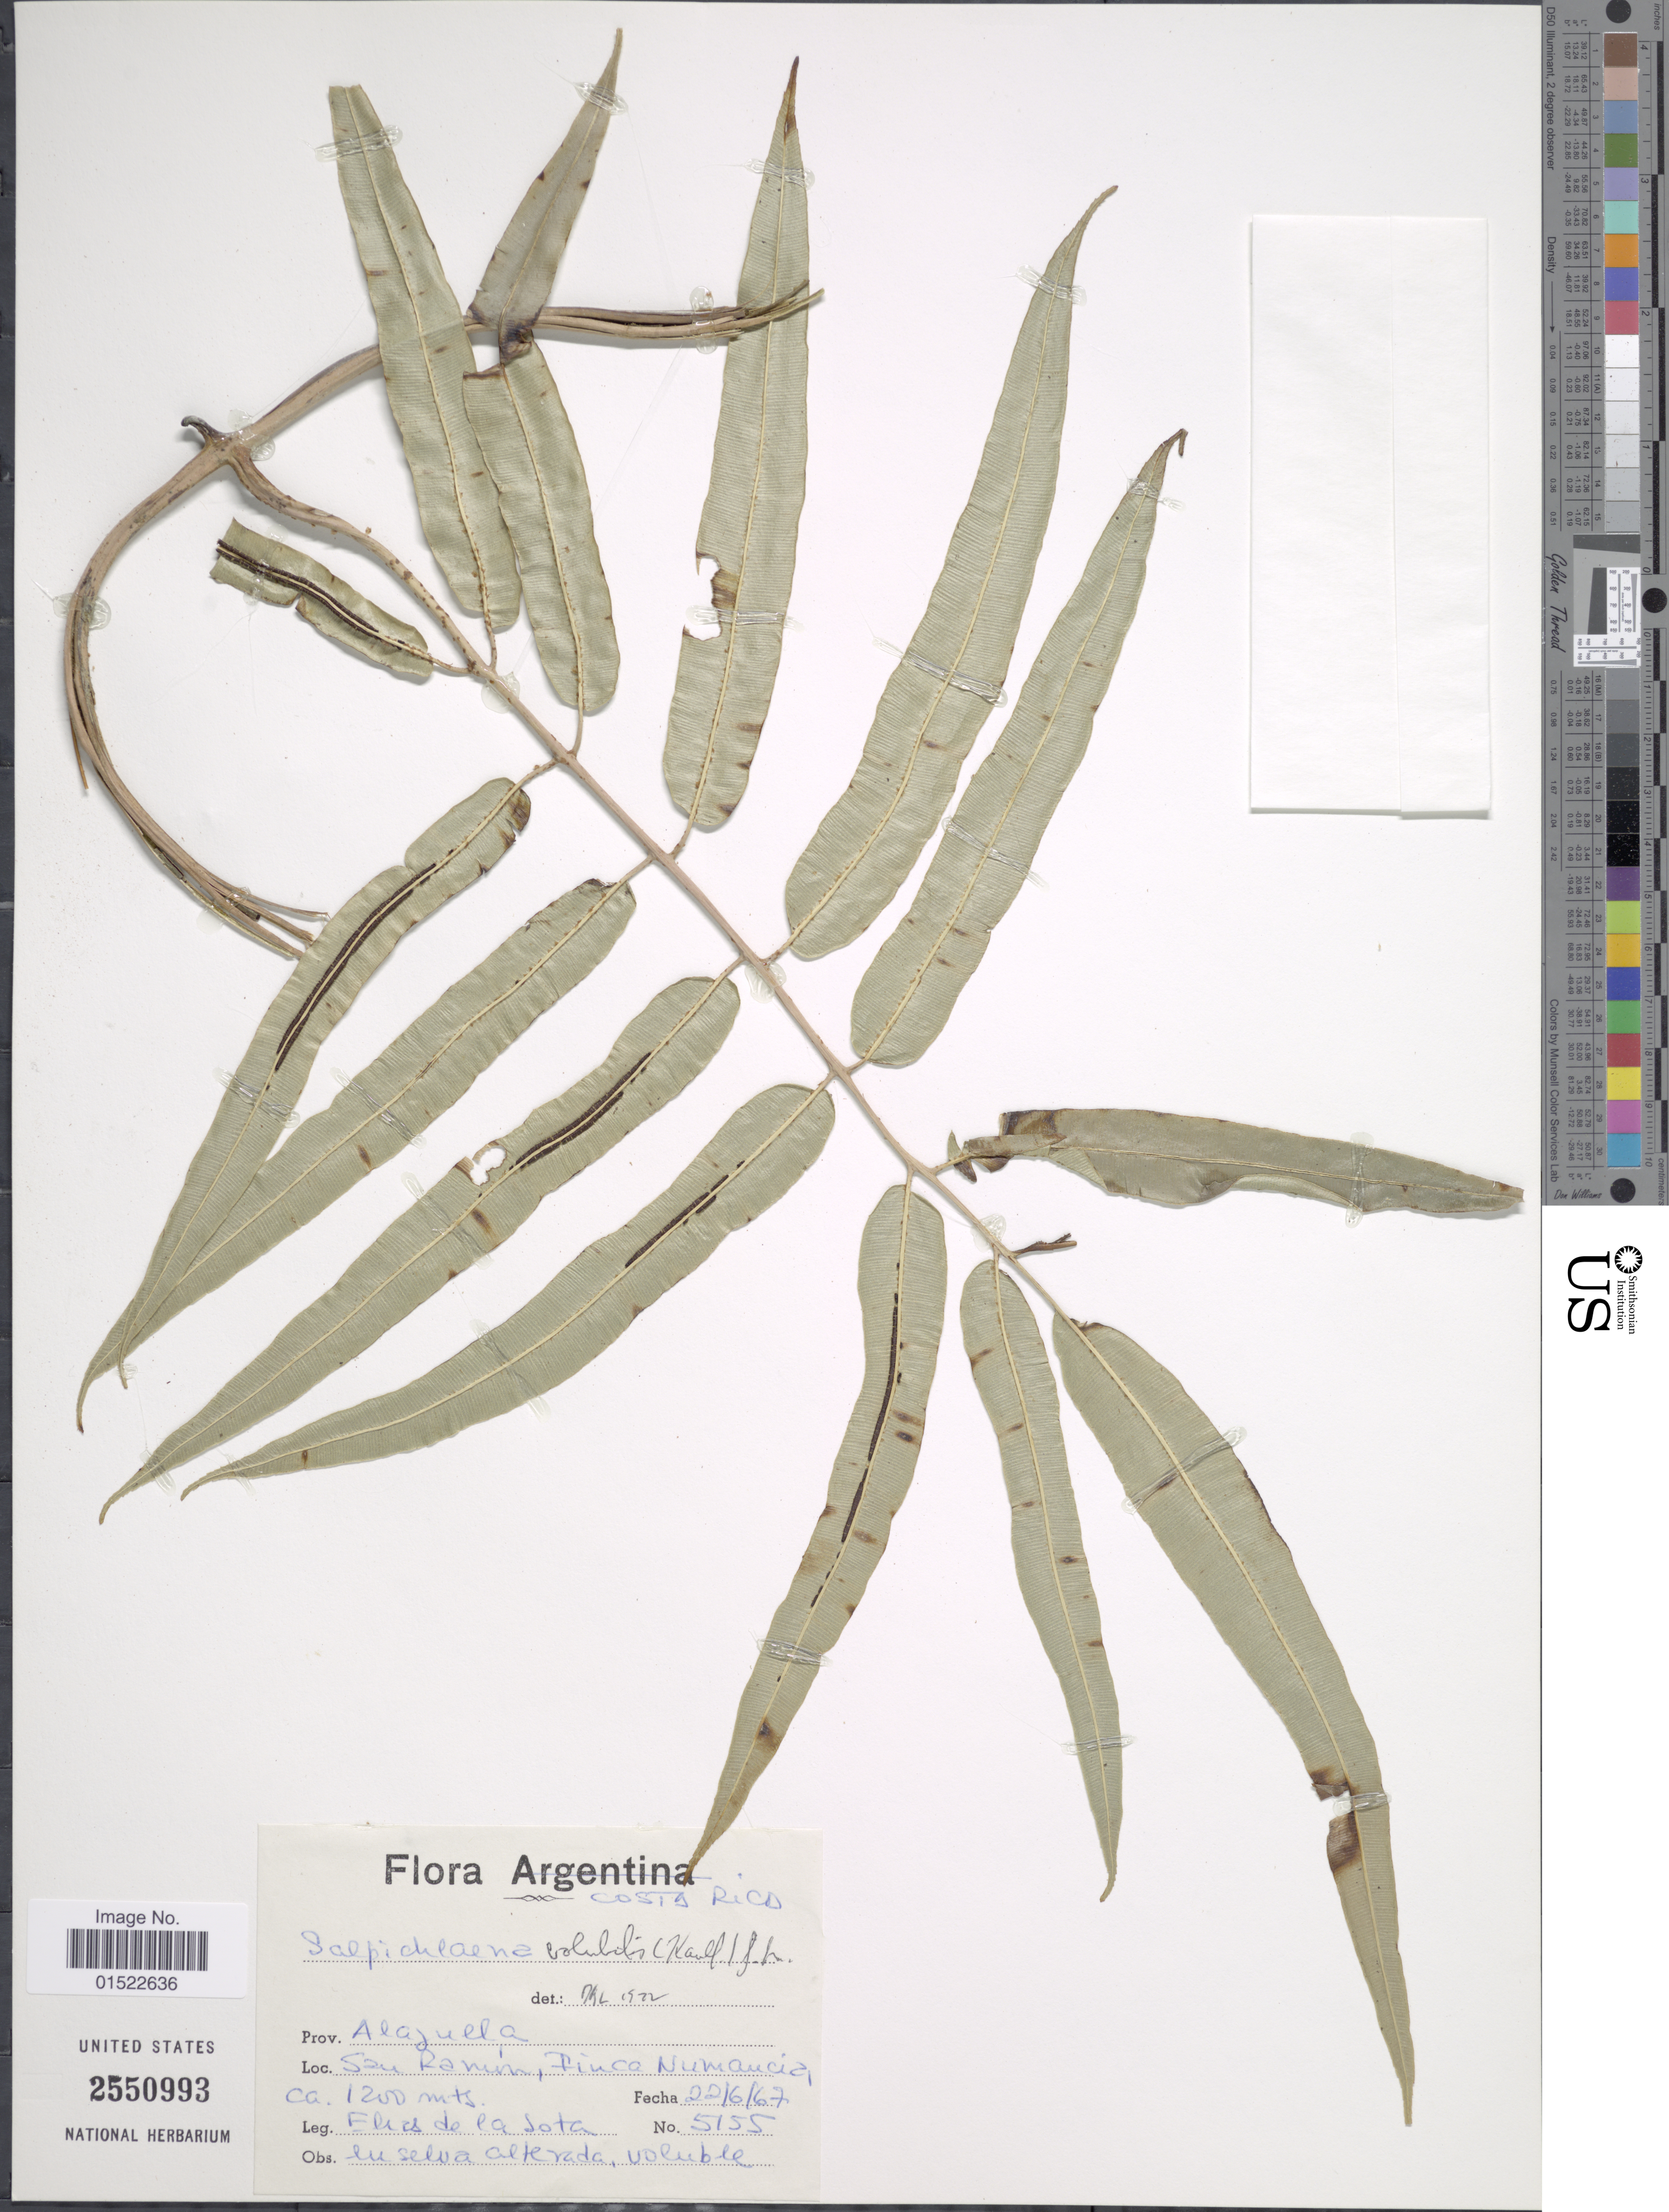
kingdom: Plantae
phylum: Tracheophyta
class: Polypodiopsida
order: Polypodiales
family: Blechnaceae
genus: Salpichlaena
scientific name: Salpichlaena volubilis subsp. volubilis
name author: (Kaulf.) J. Sm.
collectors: E. R. de la Sota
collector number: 5155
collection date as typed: Transcribed d/m/y: 22/6/67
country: Costa Rica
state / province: Alajuela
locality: Prov. Alajuela. San Ramon, Finca Numancia.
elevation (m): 1200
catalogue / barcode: US 2550993